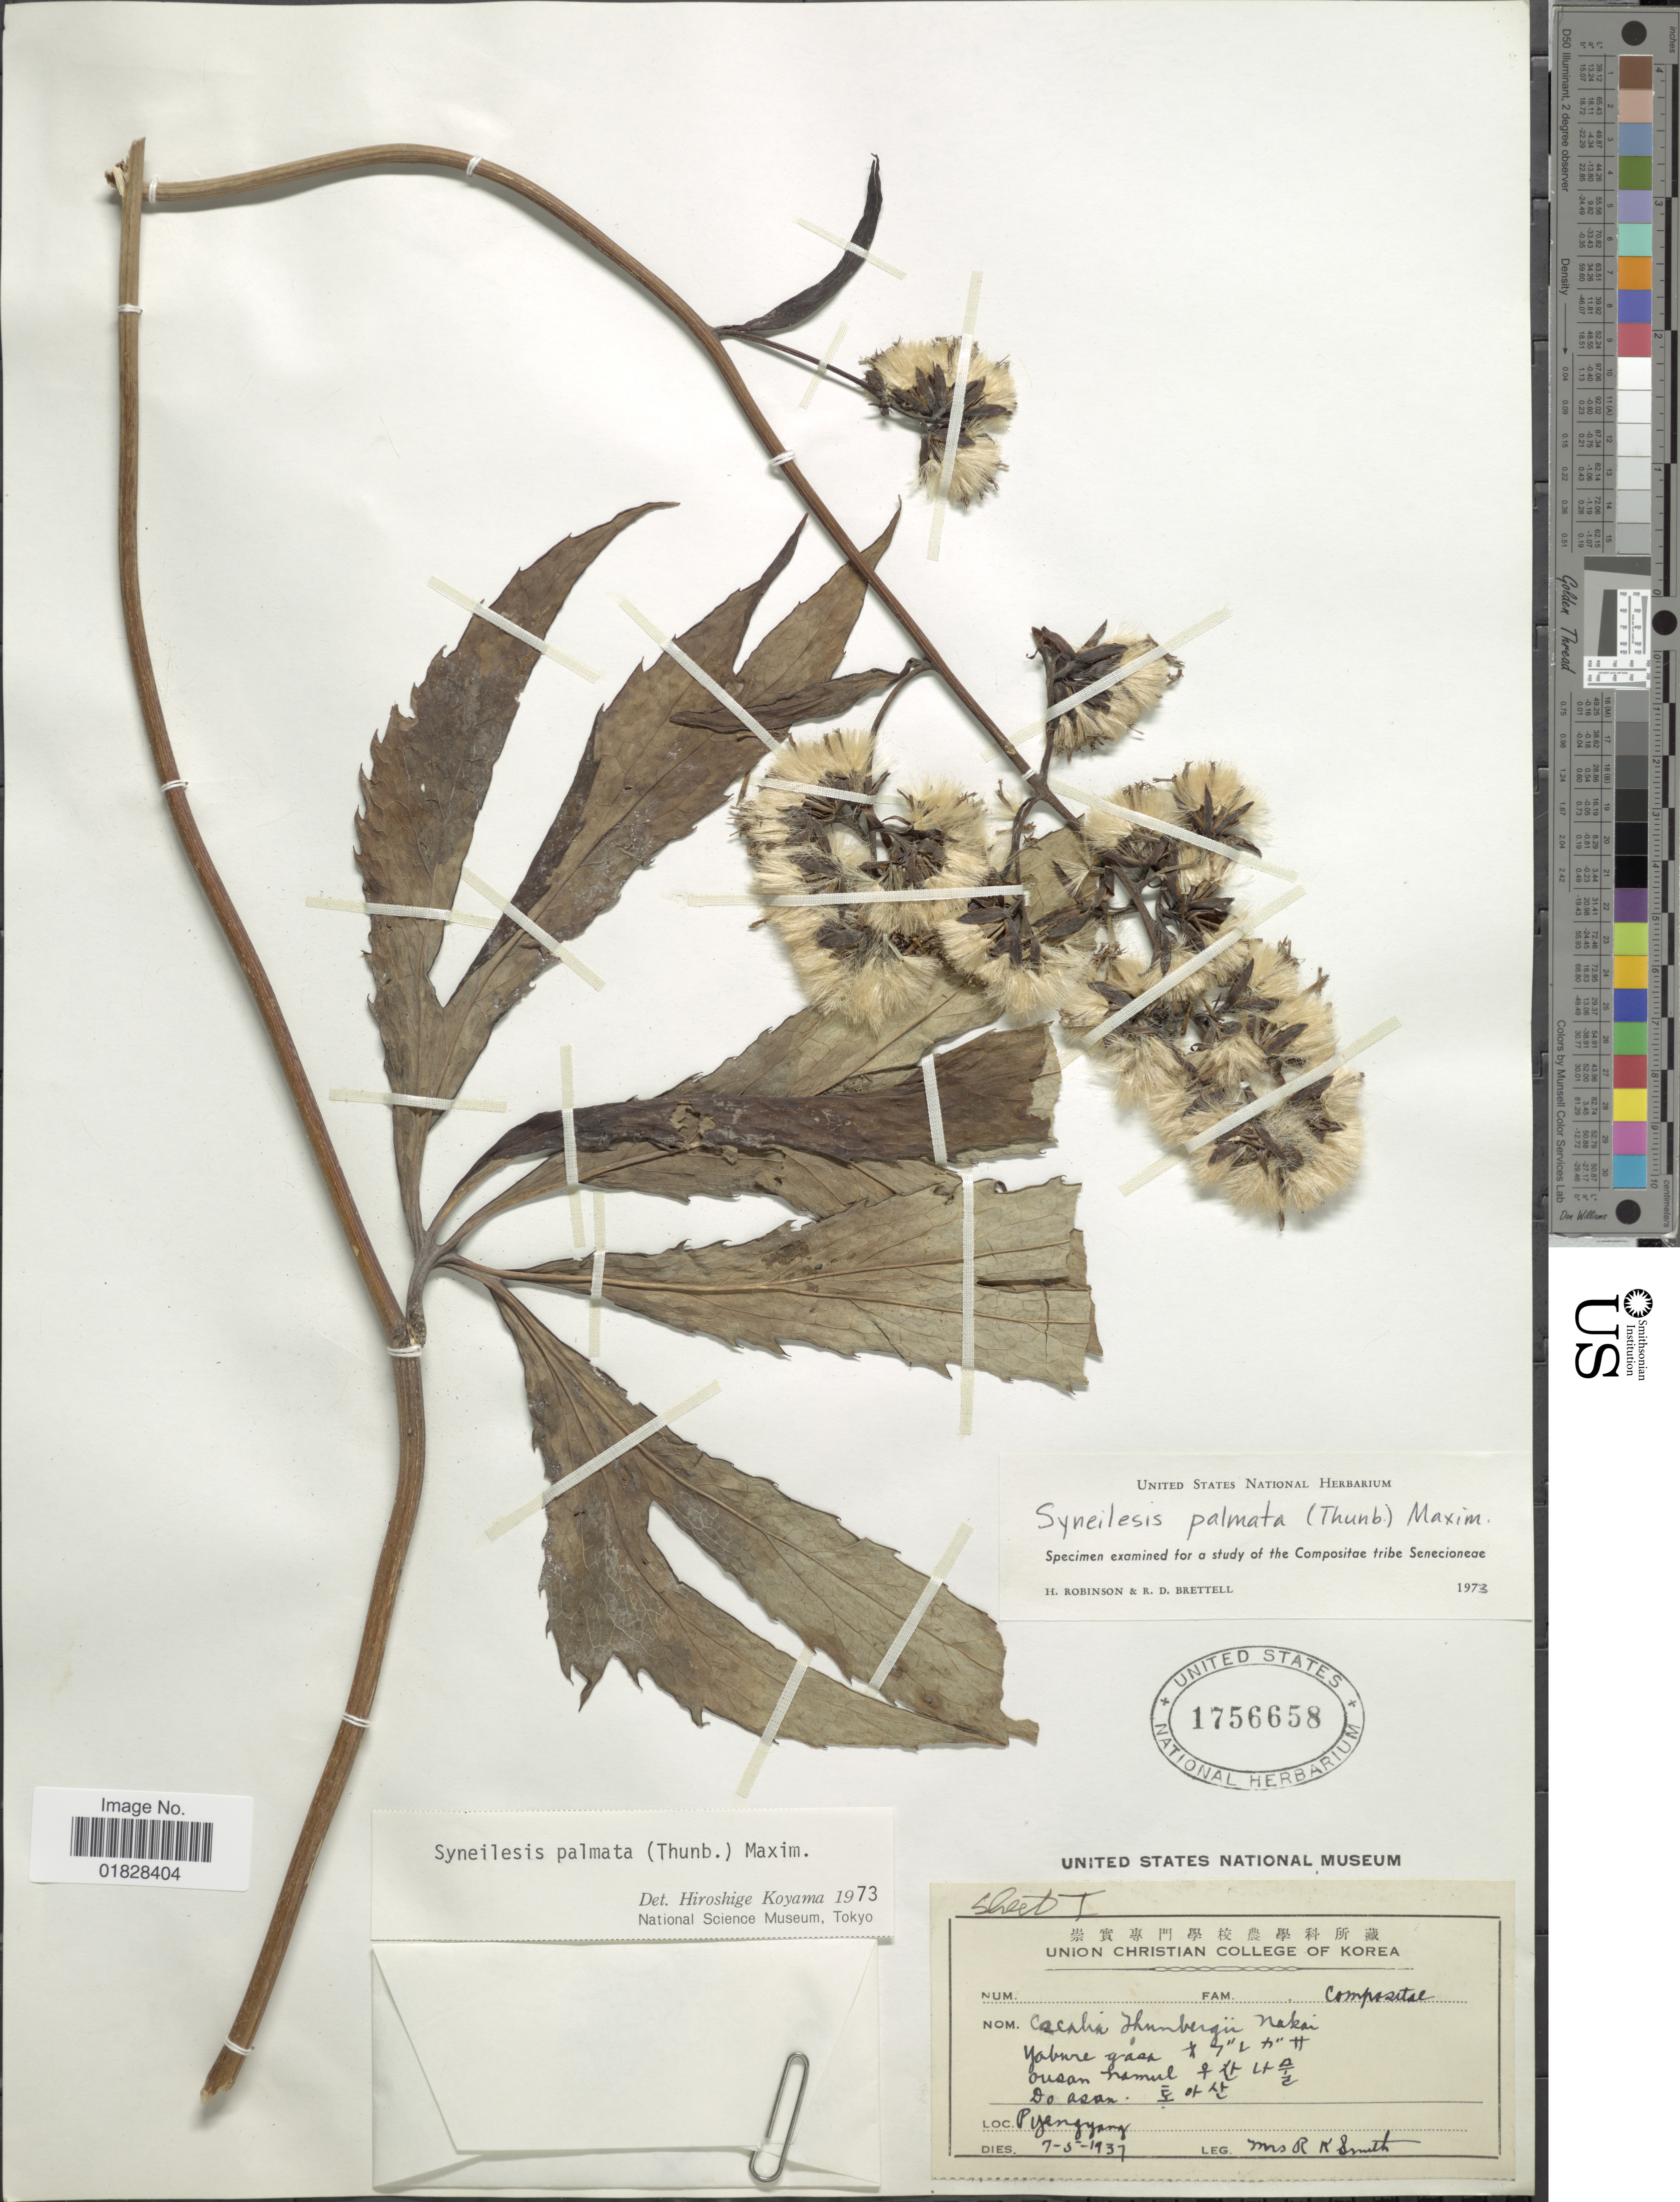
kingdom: Plantae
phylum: Tracheophyta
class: Magnoliopsida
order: Asterales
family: Asteraceae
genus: Syneilesis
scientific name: Syneilesis palmata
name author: (Thunb.) Maxim.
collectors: R. Smith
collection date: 1937-05-07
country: North Korea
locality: Pyongyang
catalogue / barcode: US 1756658